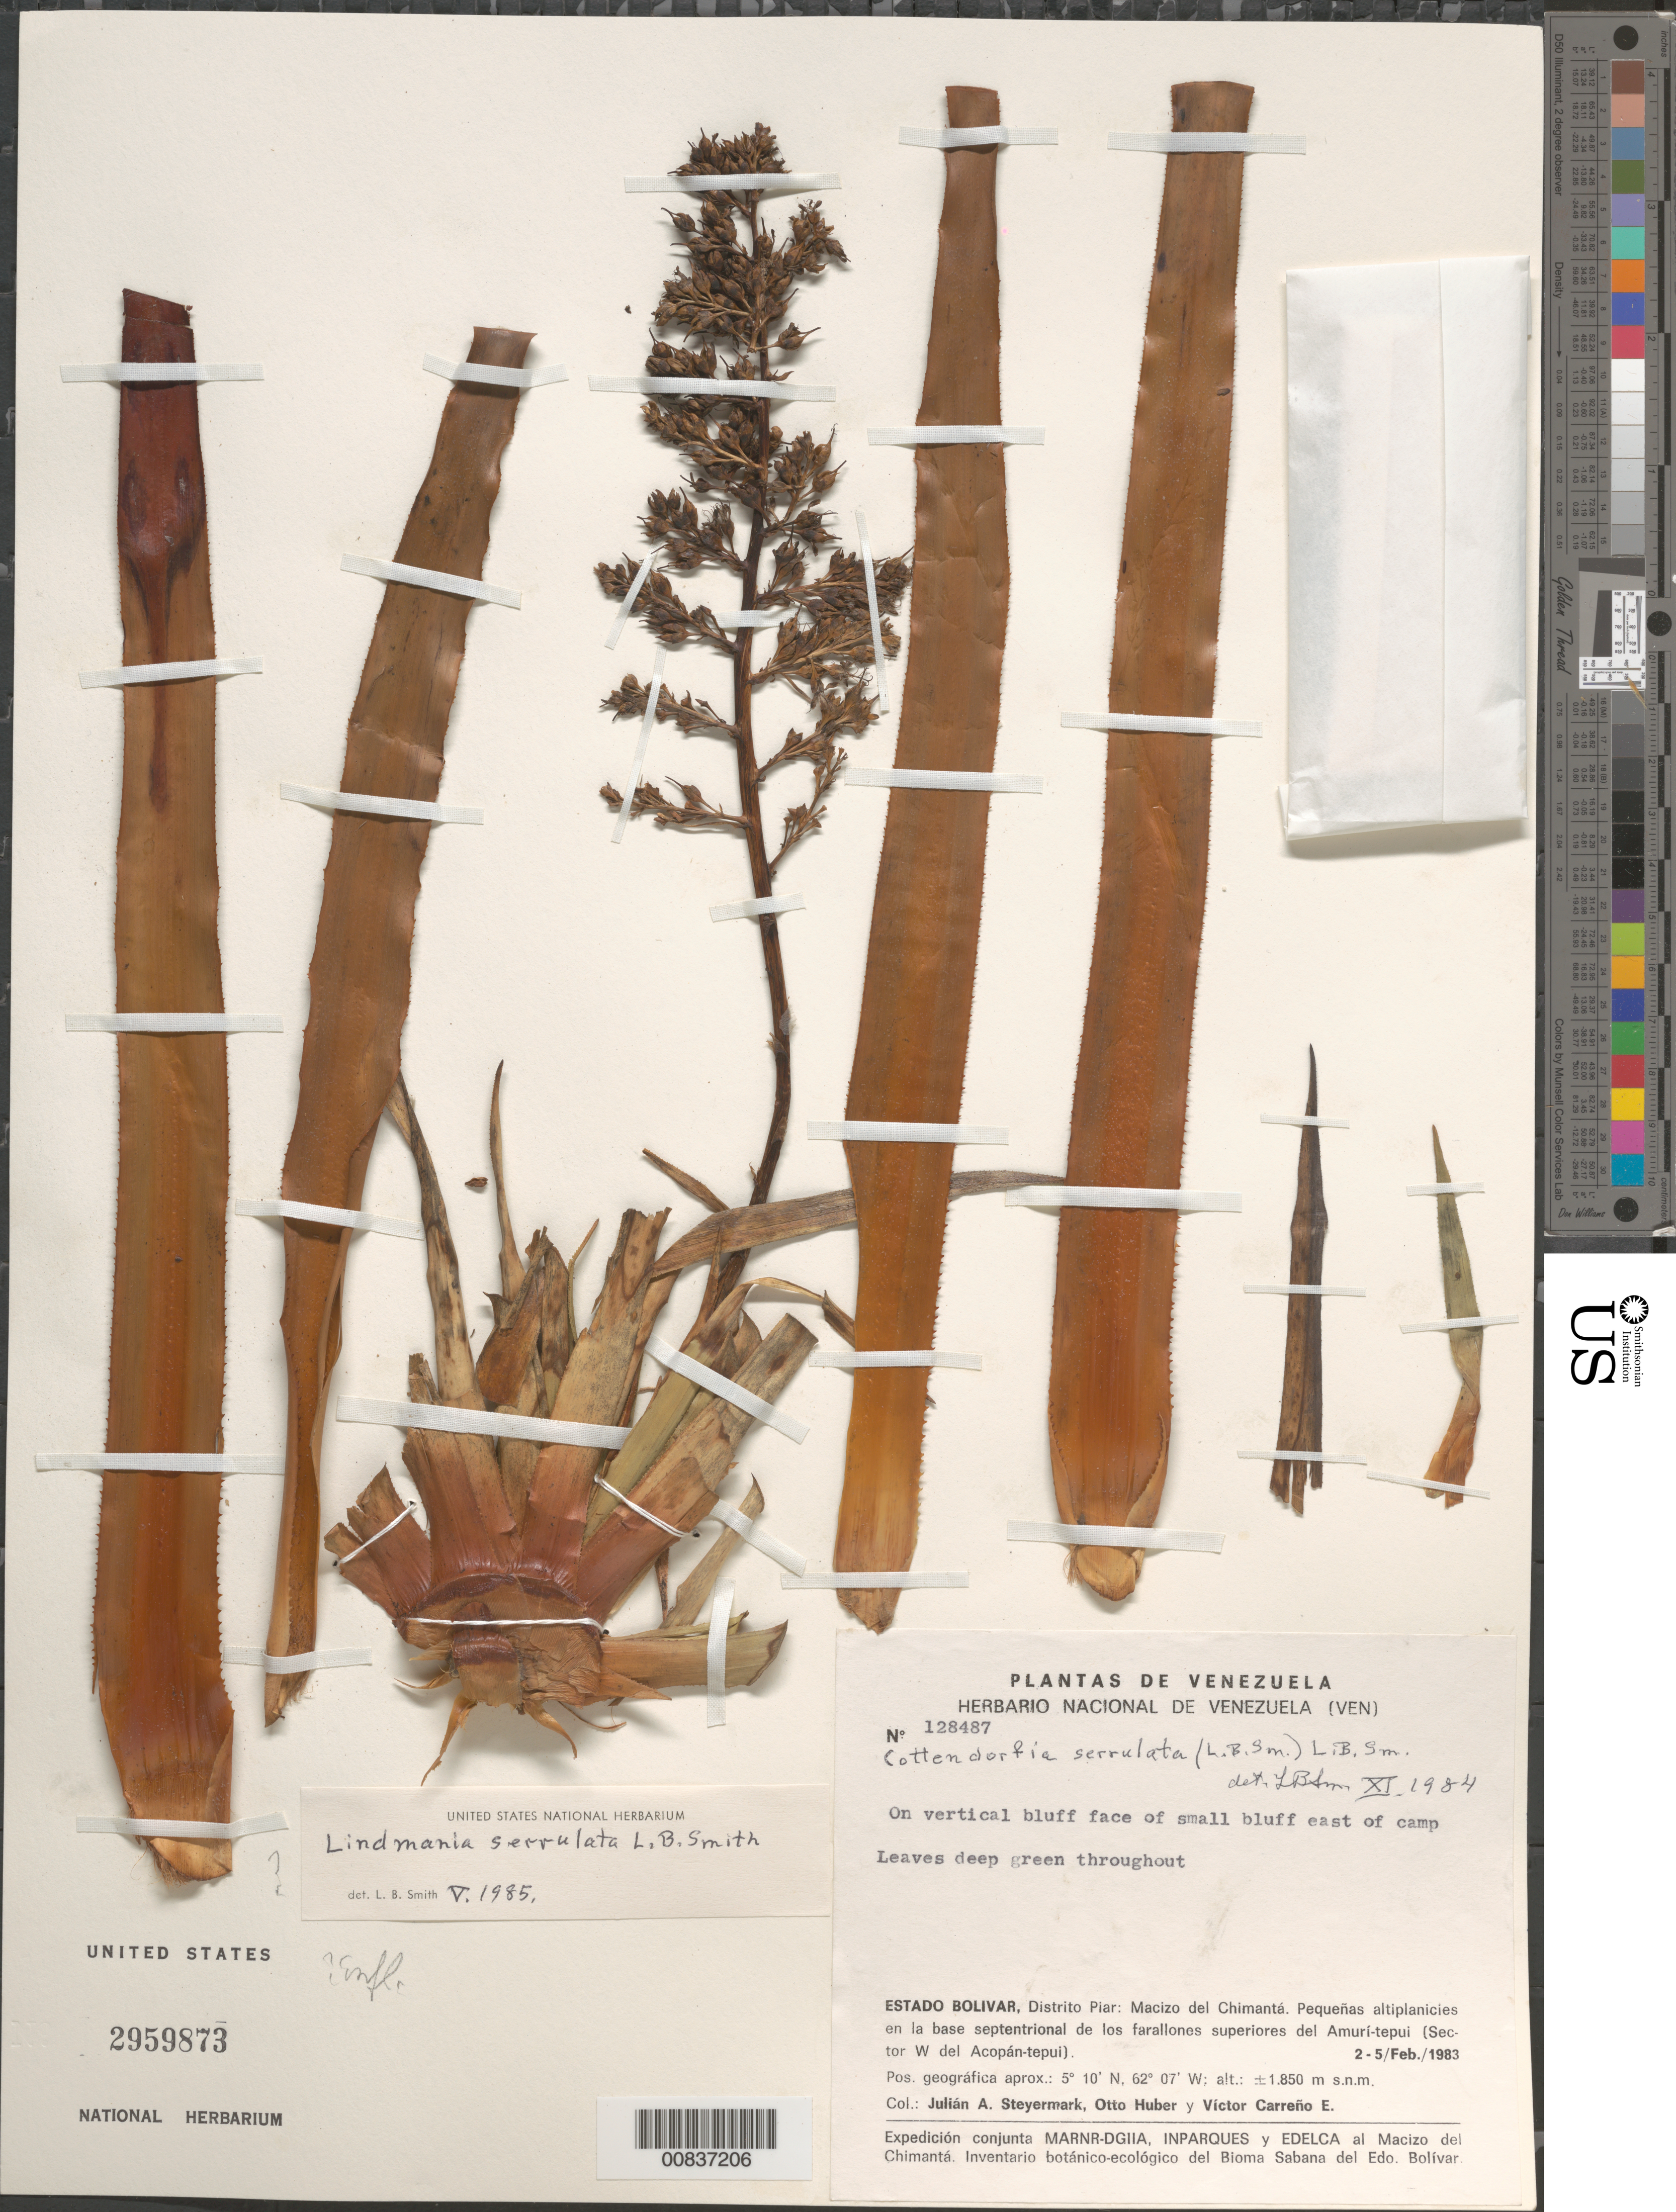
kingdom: Plantae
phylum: Tracheophyta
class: Liliopsida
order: Poales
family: Bromeliaceae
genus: Lindmania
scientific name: Lindmania serrulata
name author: L.B. Sm.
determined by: Smith, Lyman B., (US), NMNH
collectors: J. Steyermark, O. Huber & V. Carreño E.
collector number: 128487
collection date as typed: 2-Feb-83 to 5-Feb-83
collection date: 1983-02-02/1983-02-05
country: Venezuela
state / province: Bolívar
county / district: Piar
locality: Macizo del Chimantá, Amuí-tepuí, (Sector W del Acopán-tepuí)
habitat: Pequeñas altiplanicies en la base septentríonal de los farallones superíoress; on vertical bluff face of small bluff E of camp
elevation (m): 1850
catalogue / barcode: US 2959873